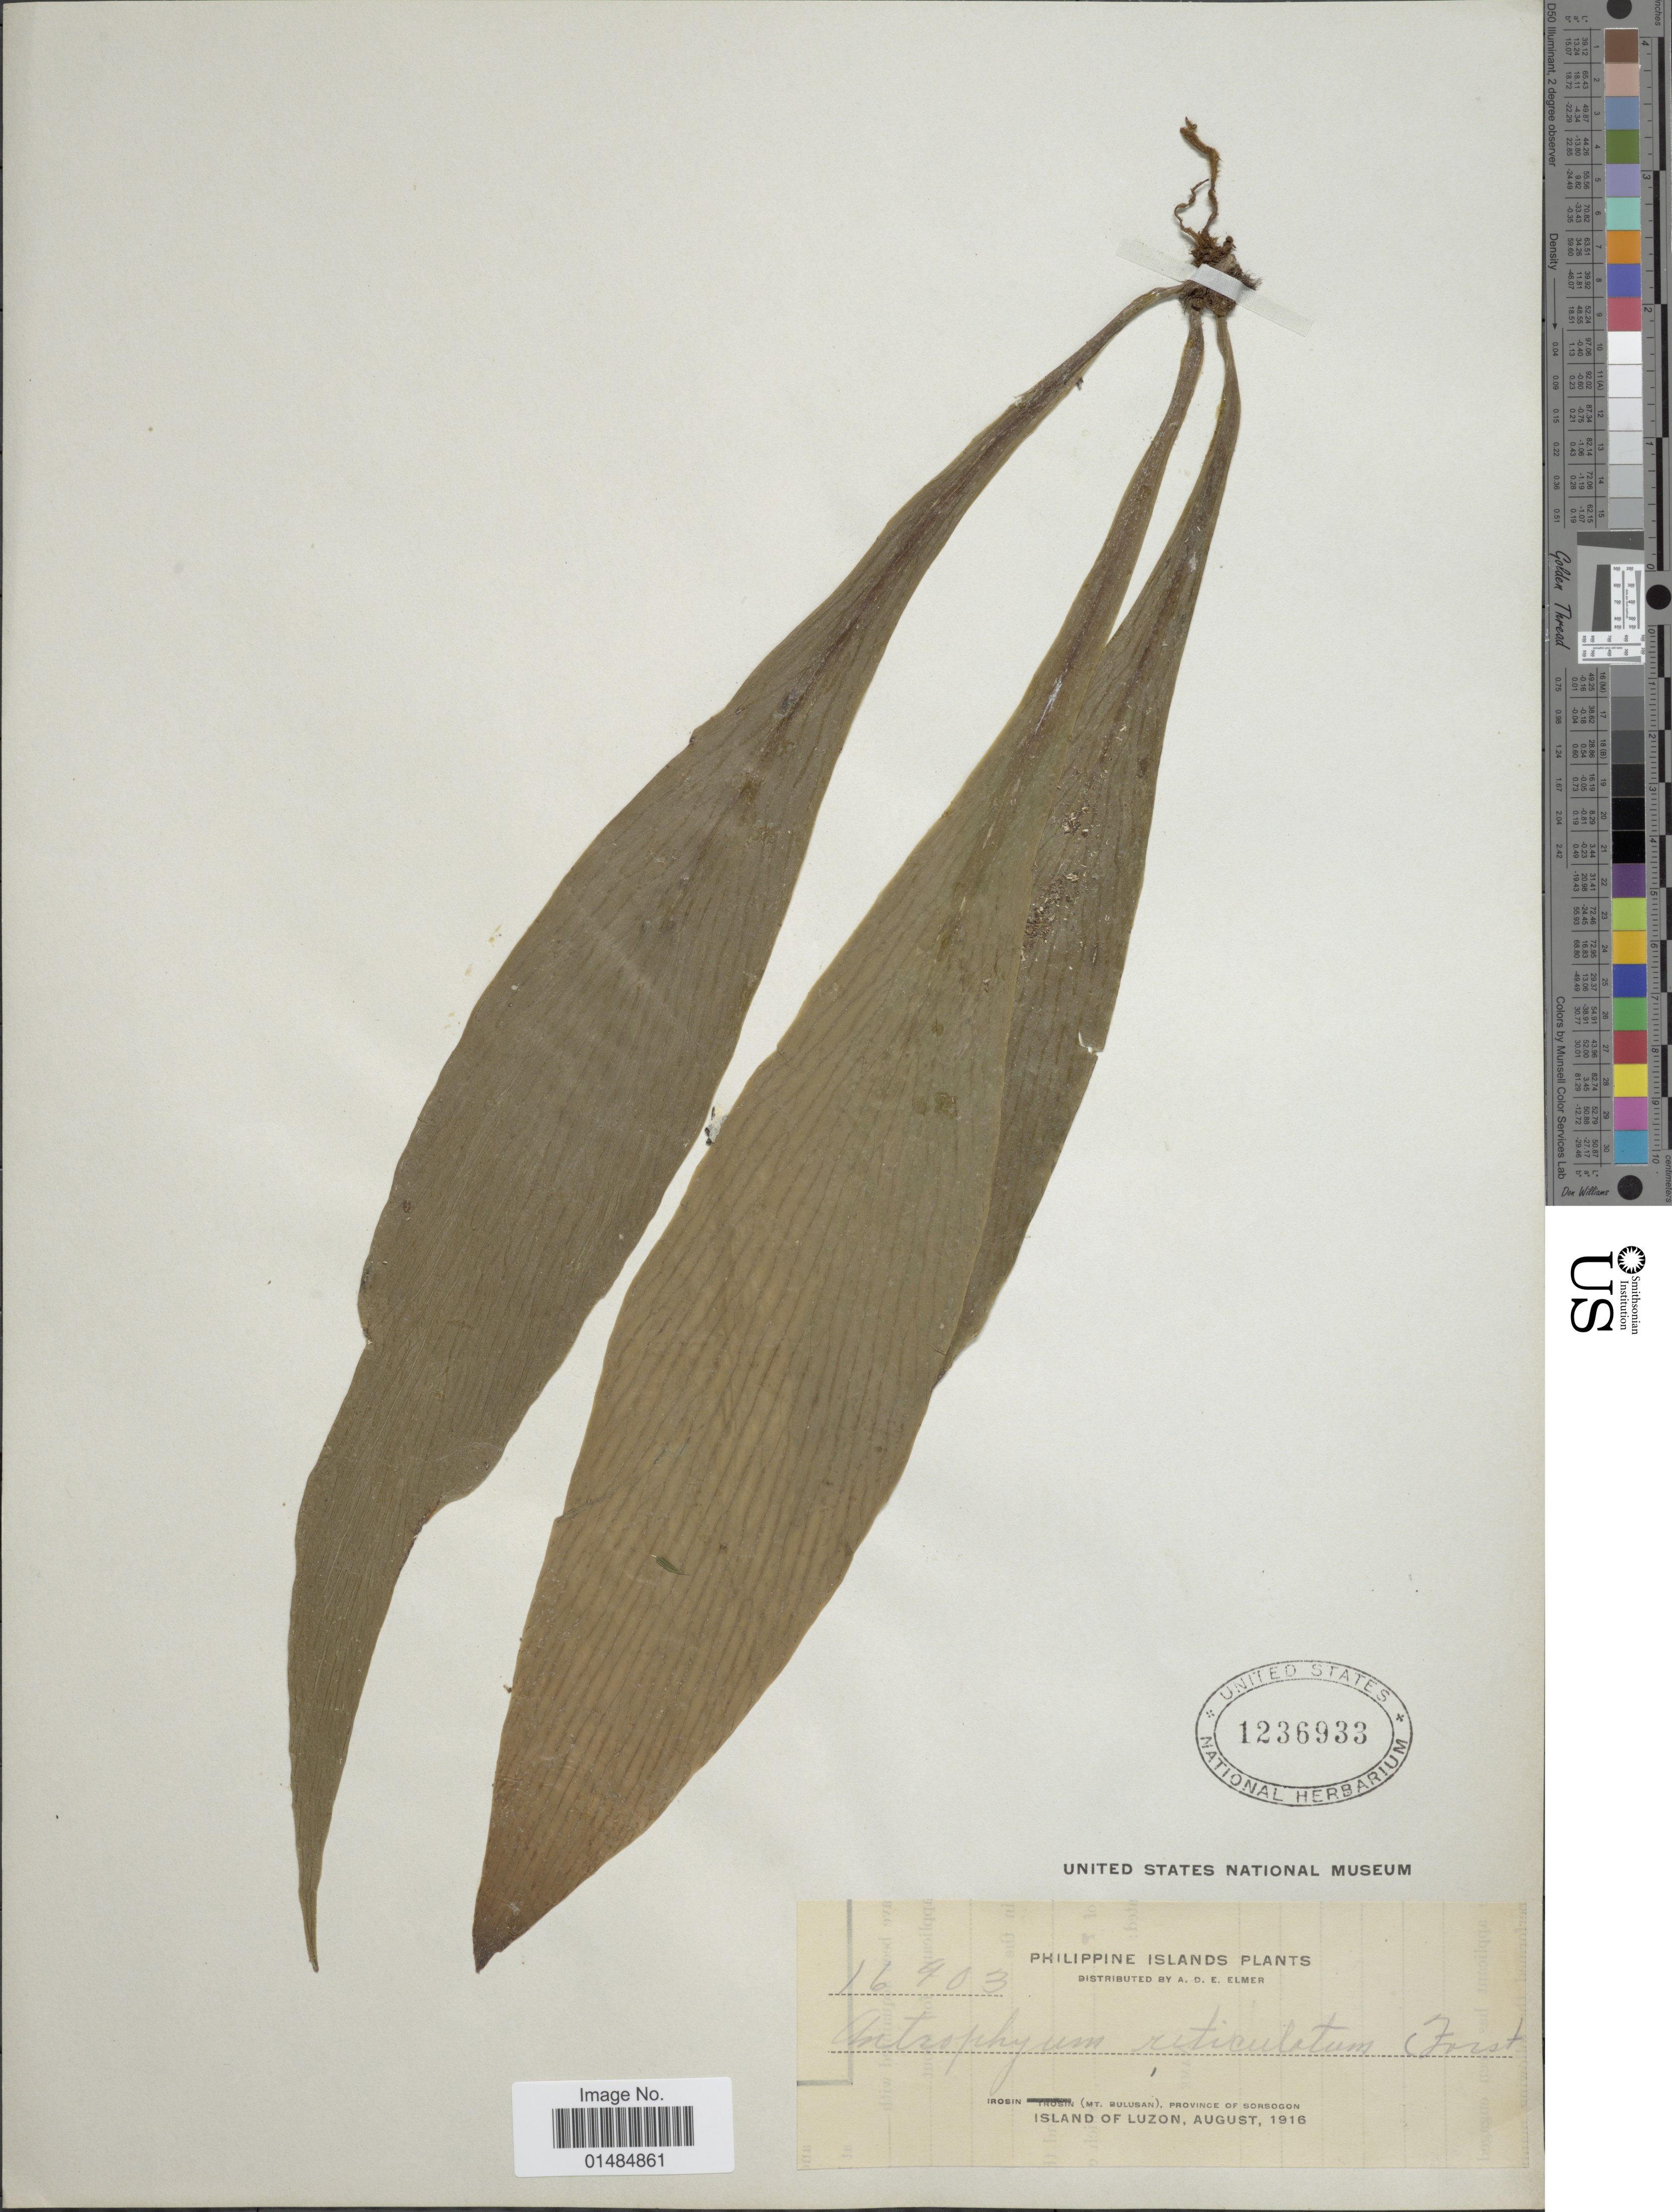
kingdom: Plantae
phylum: Tracheophyta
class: Polypodiopsida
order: Polypodiales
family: Pteridaceae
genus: Antrophyum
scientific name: Antrophyum reticulatum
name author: (G. Forst.) Kaulf.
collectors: A. D. E. Elmer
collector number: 16903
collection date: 1916-08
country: Philippines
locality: Irosin (Mt. Bulusan), Province of Sorsogon, Island of Luzon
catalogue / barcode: US 1236933